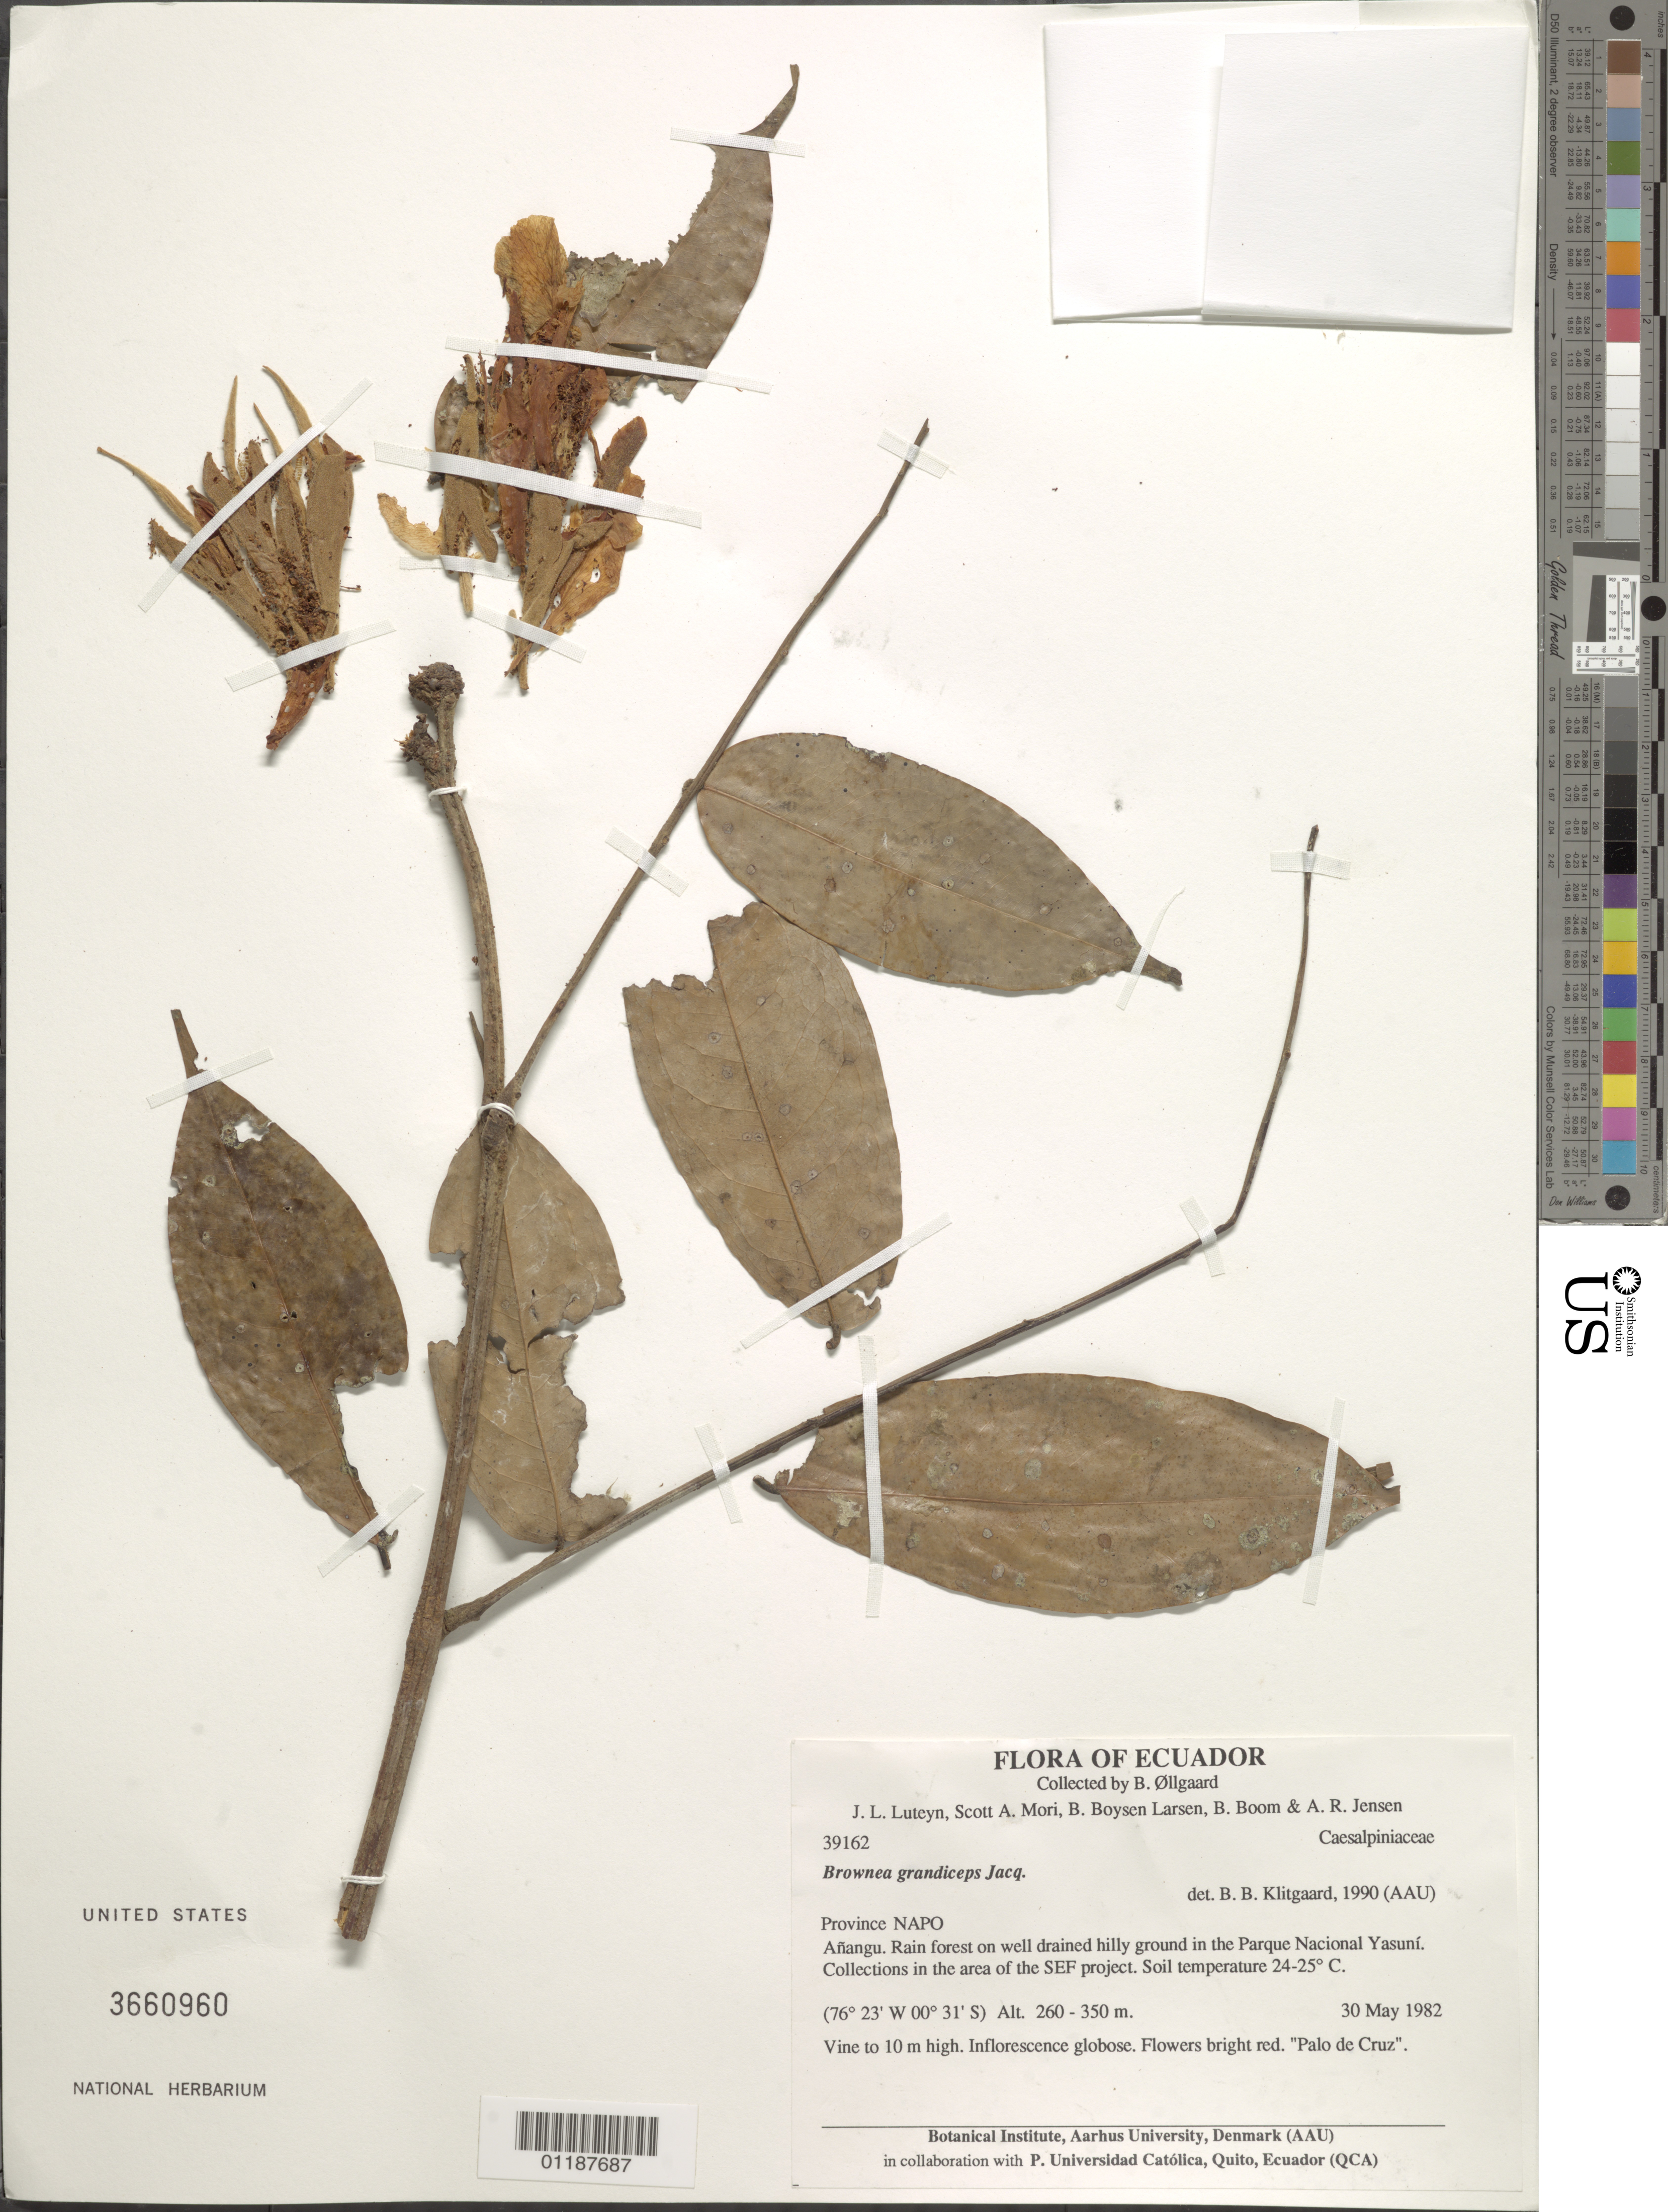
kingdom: Plantae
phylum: Tracheophyta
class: Magnoliopsida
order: Fabales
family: Fabaceae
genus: Brownea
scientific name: Brownea grandiceps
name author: Jacq.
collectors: J. L. Luteyn, S. Mori, B. Boysen Larsen, B. M. Boom & A. R. Jensen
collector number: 39162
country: Ecuador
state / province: Napo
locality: Anangu, in the Parque Nacional Yasuni.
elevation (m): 260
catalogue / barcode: US 3660960